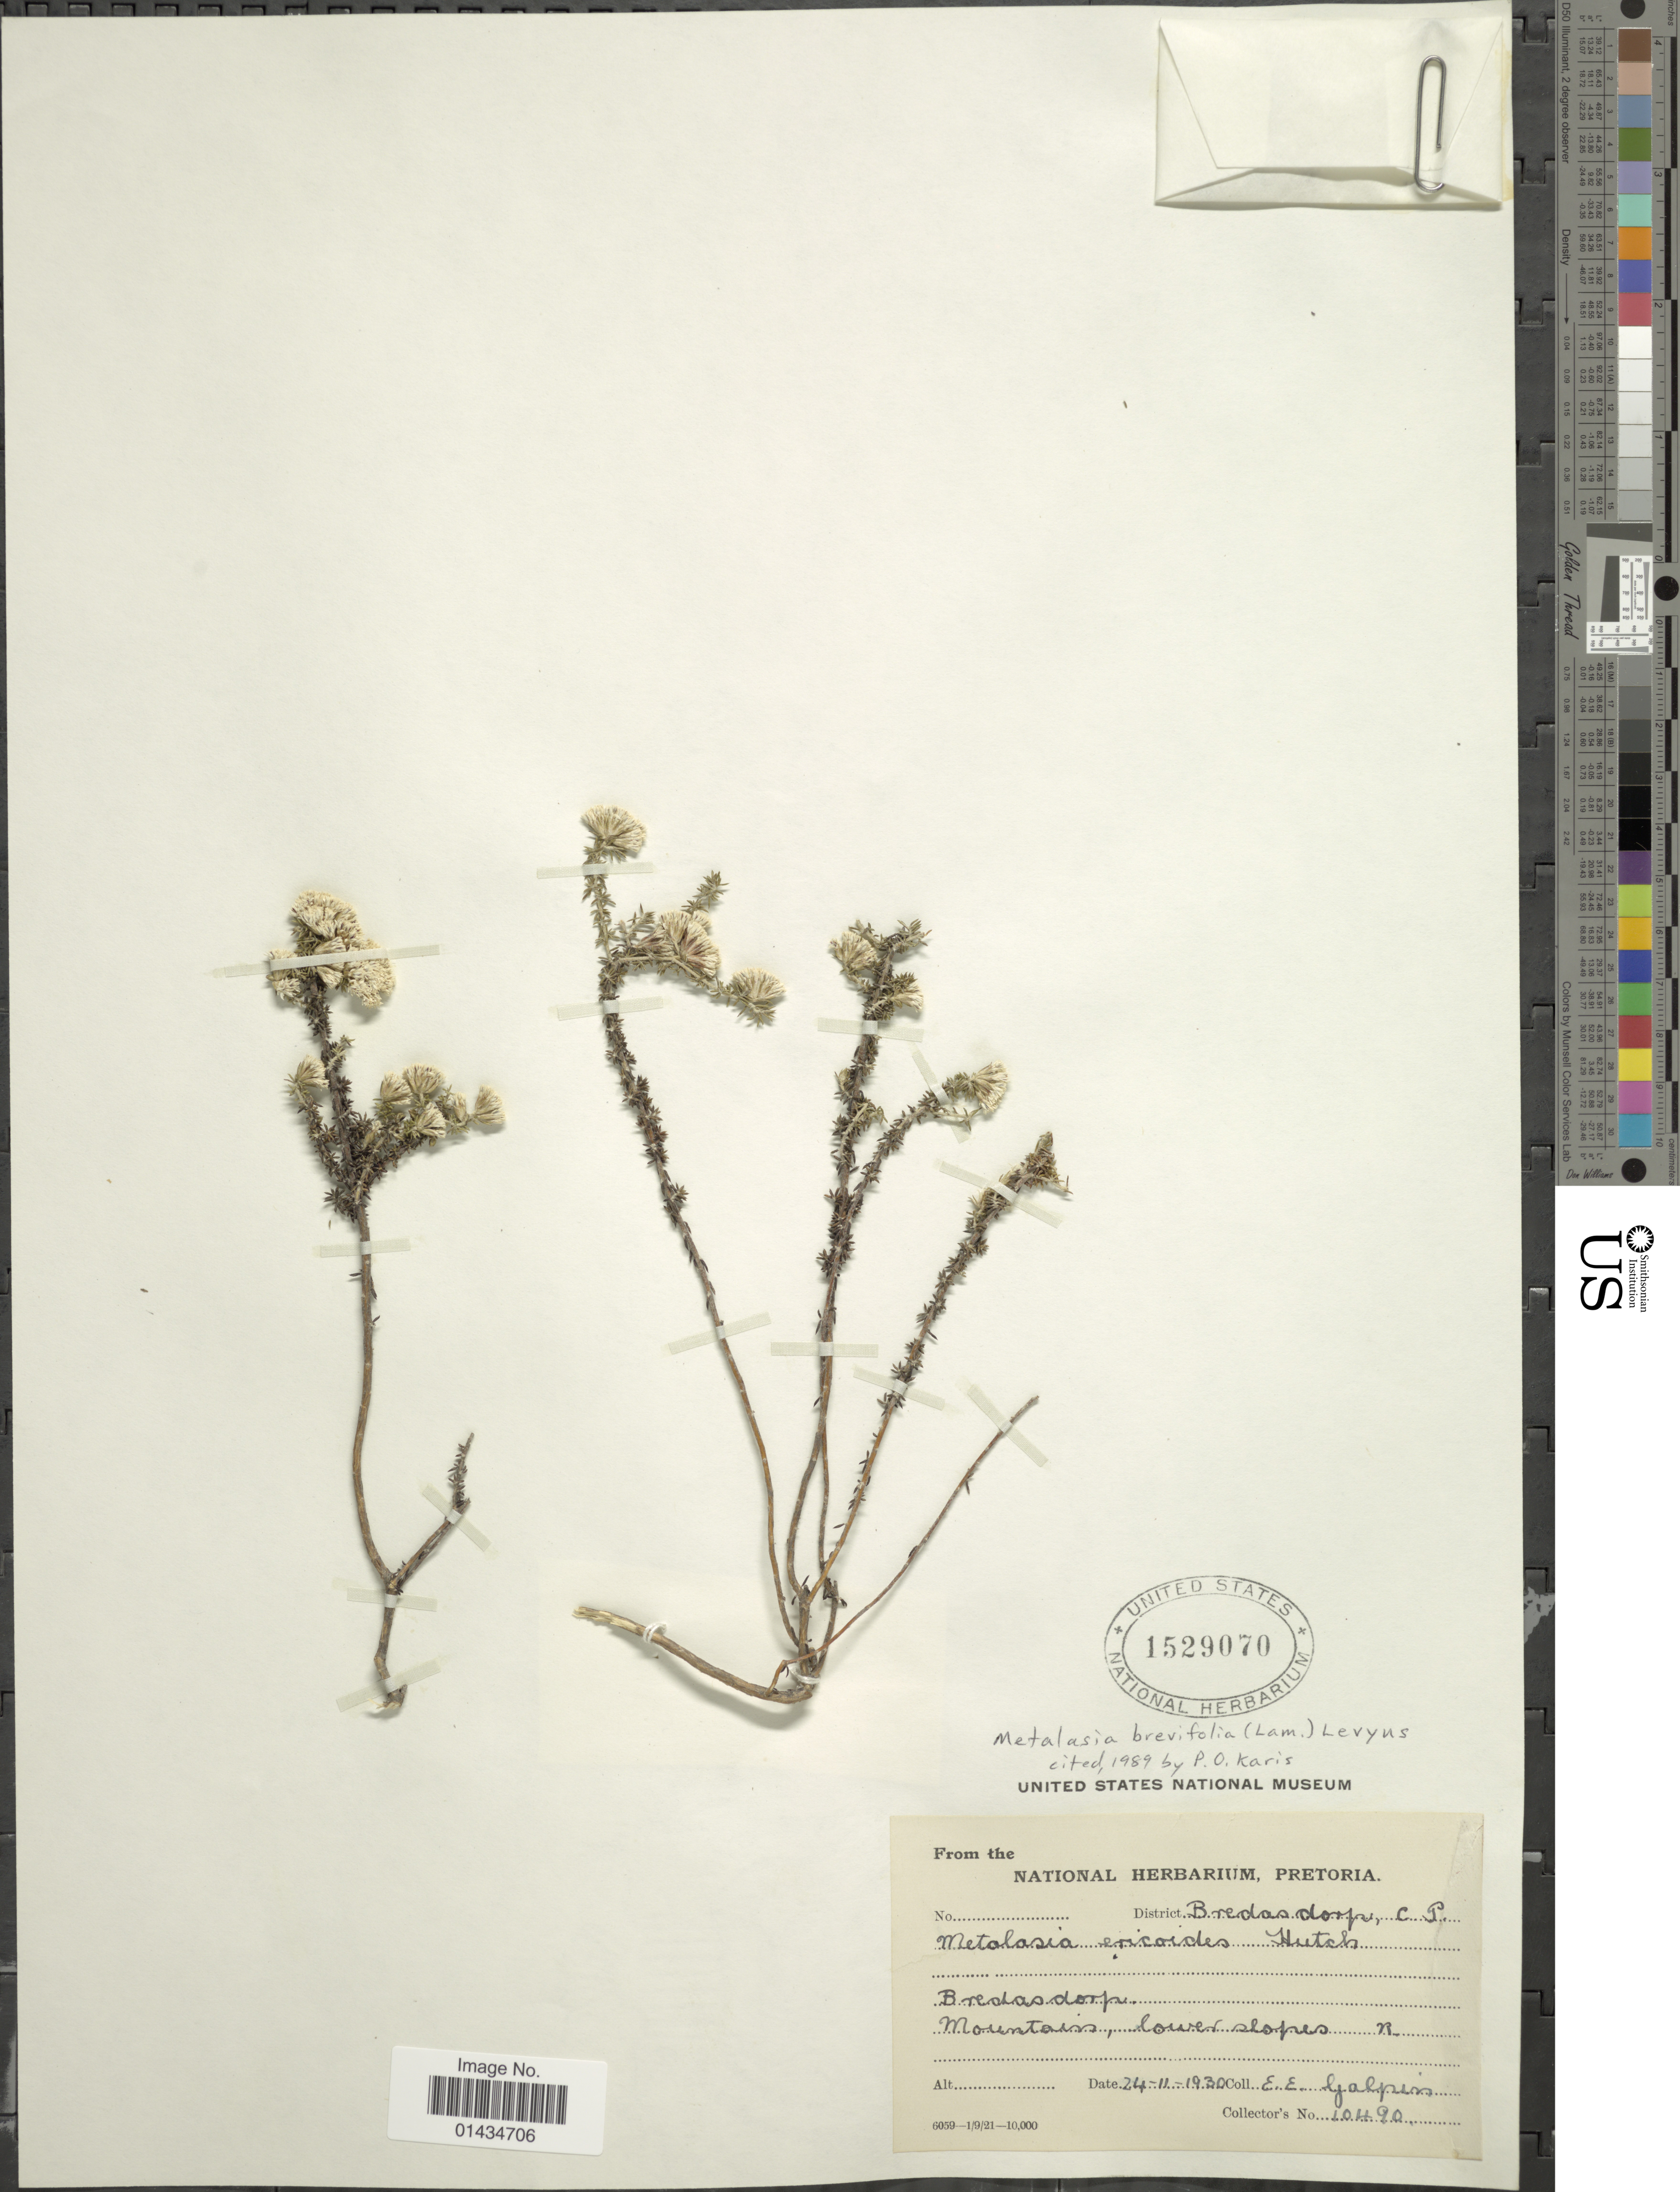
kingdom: Plantae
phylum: Tracheophyta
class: Magnoliopsida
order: Asterales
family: Asteraceae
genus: Metalasia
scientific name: Metalasia brevifolia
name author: (Lam.) Levyns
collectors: E. Galpin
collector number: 10490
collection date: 1930-11-24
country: South Africa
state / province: Western Cape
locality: District Bredasdorp, Bredasdorp Mountains, lower slopes, R.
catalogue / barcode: US 1529070